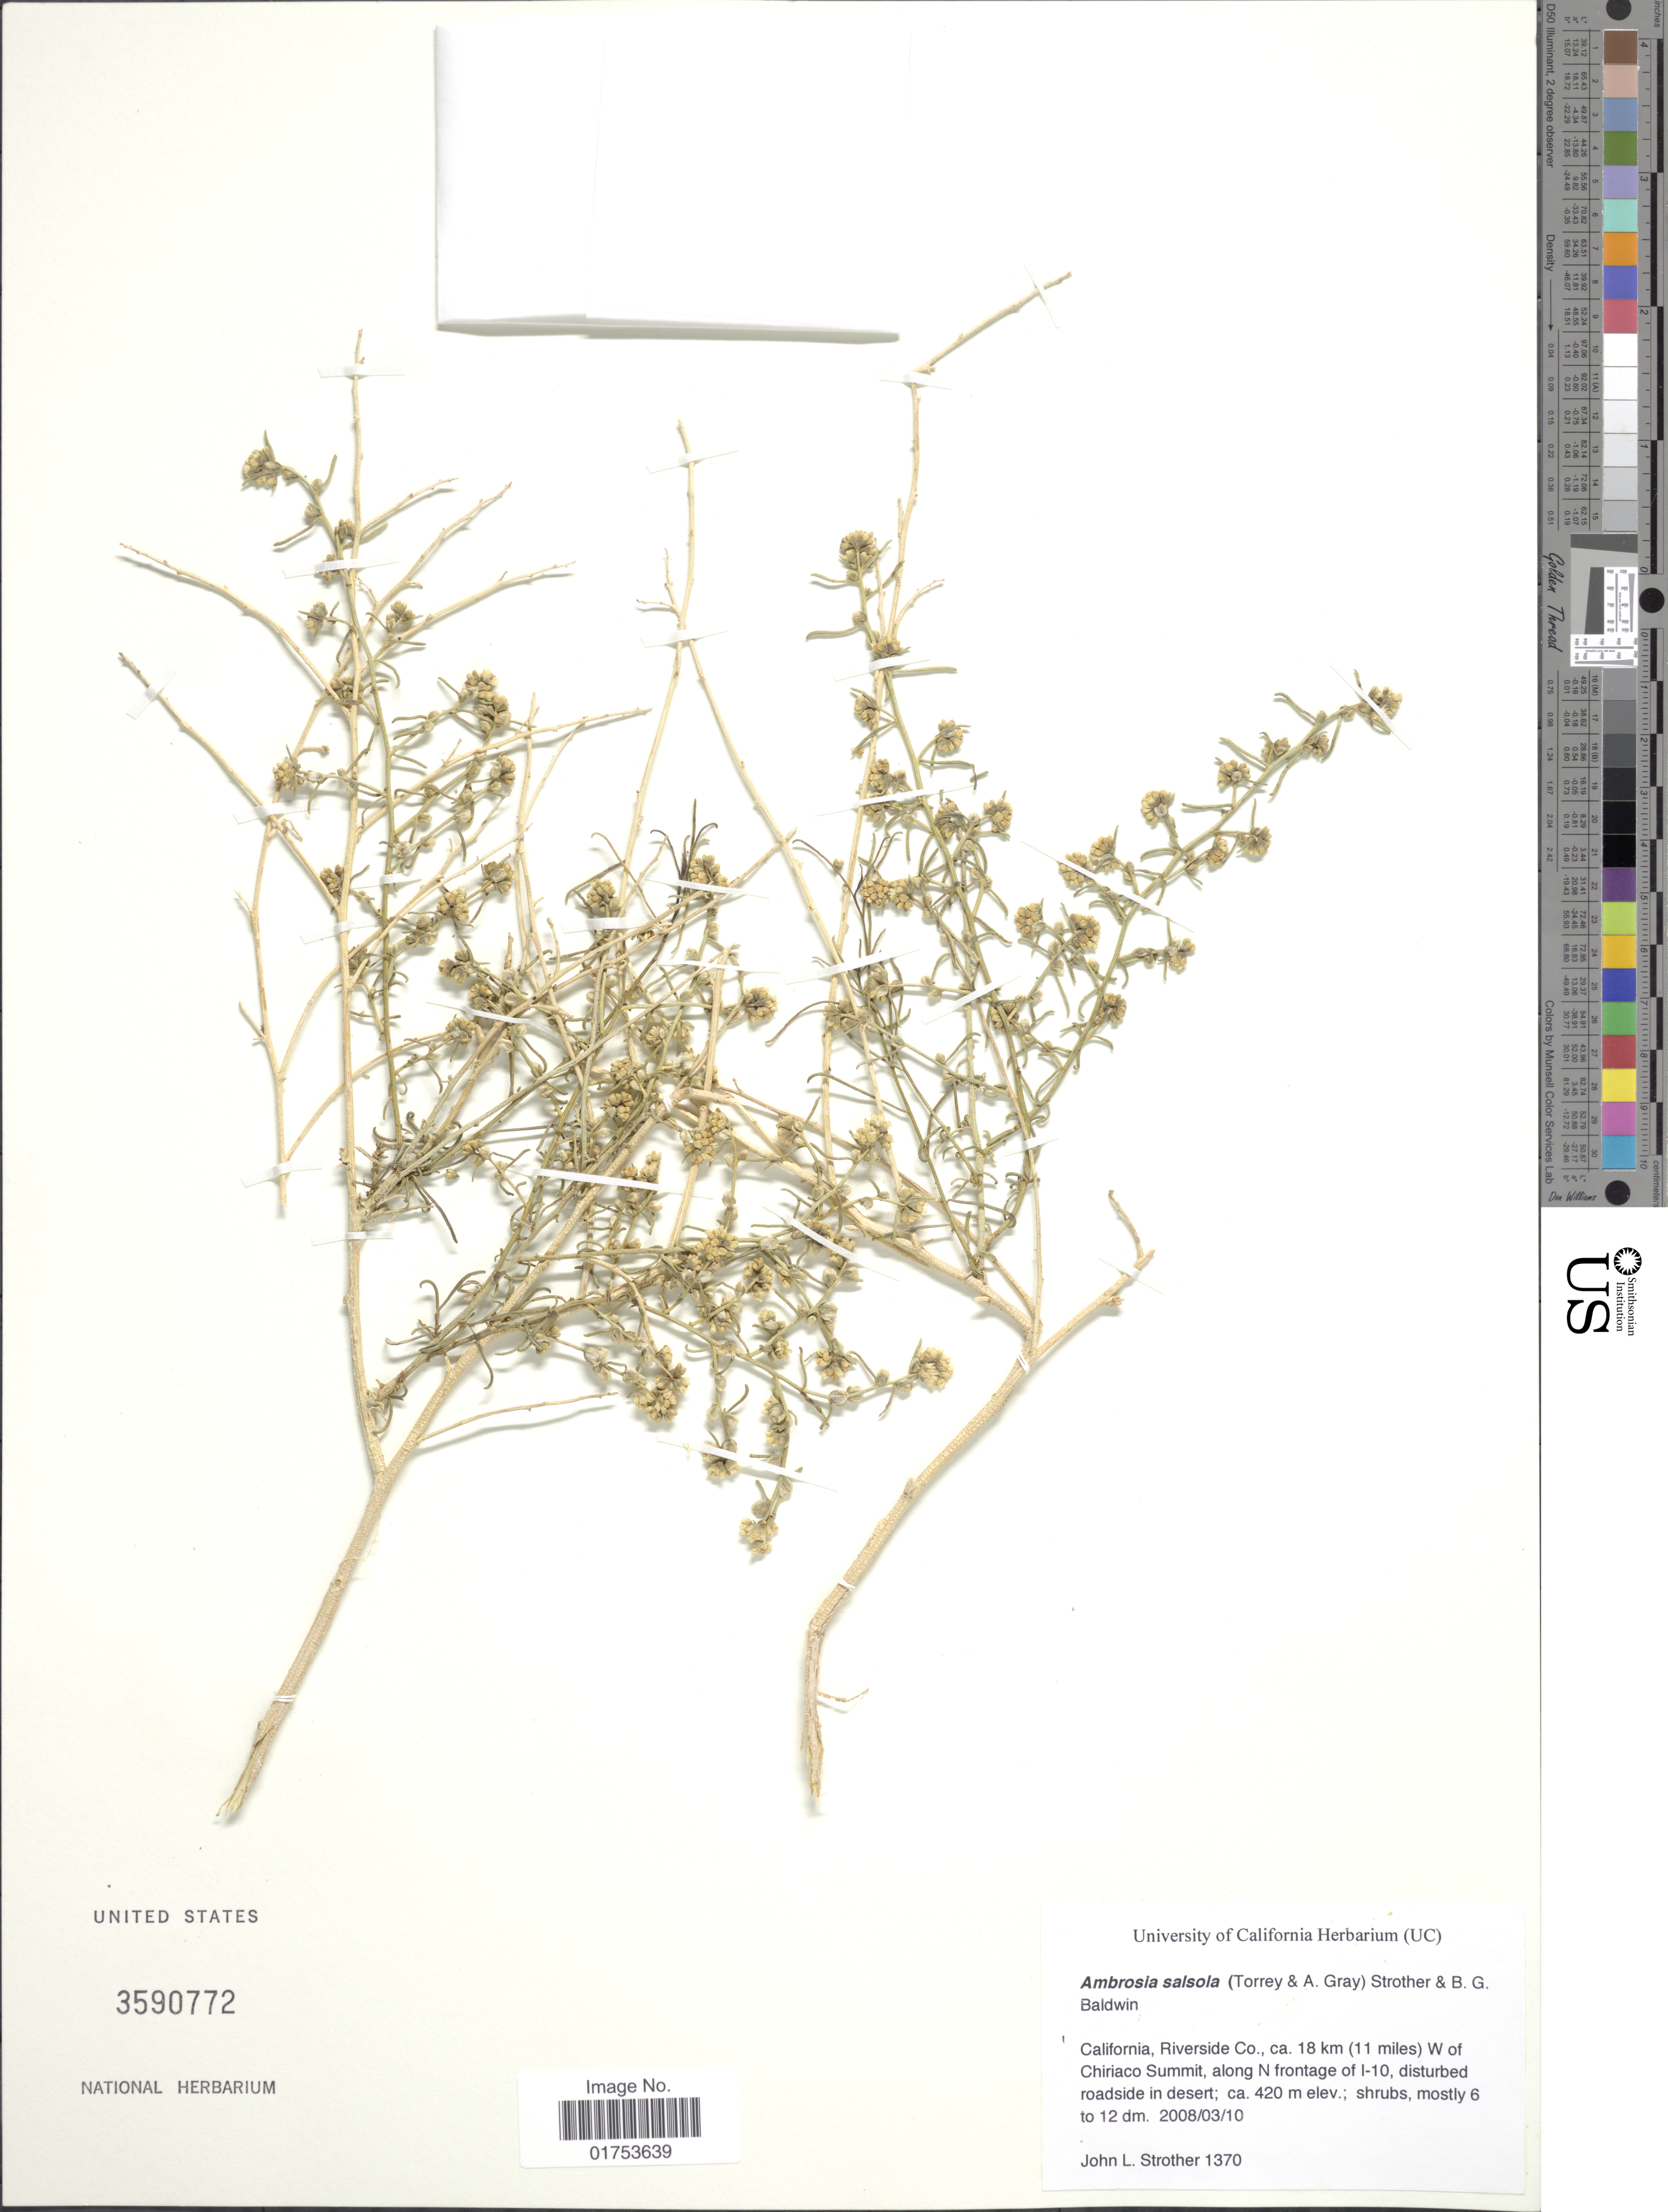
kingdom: Plantae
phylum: Tracheophyta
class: Magnoliopsida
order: Asterales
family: Asteraceae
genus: Ambrosia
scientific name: Ambrosia salsola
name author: (Torr. & A. Gray) Strother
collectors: J. L. Strother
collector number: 1370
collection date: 2008-03-10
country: United States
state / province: California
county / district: Riverside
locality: Riverside Co. ca. 18 km (11 miles) W of Chiriaco Summit, along N frontage of I-10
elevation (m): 420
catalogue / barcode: US 3590772